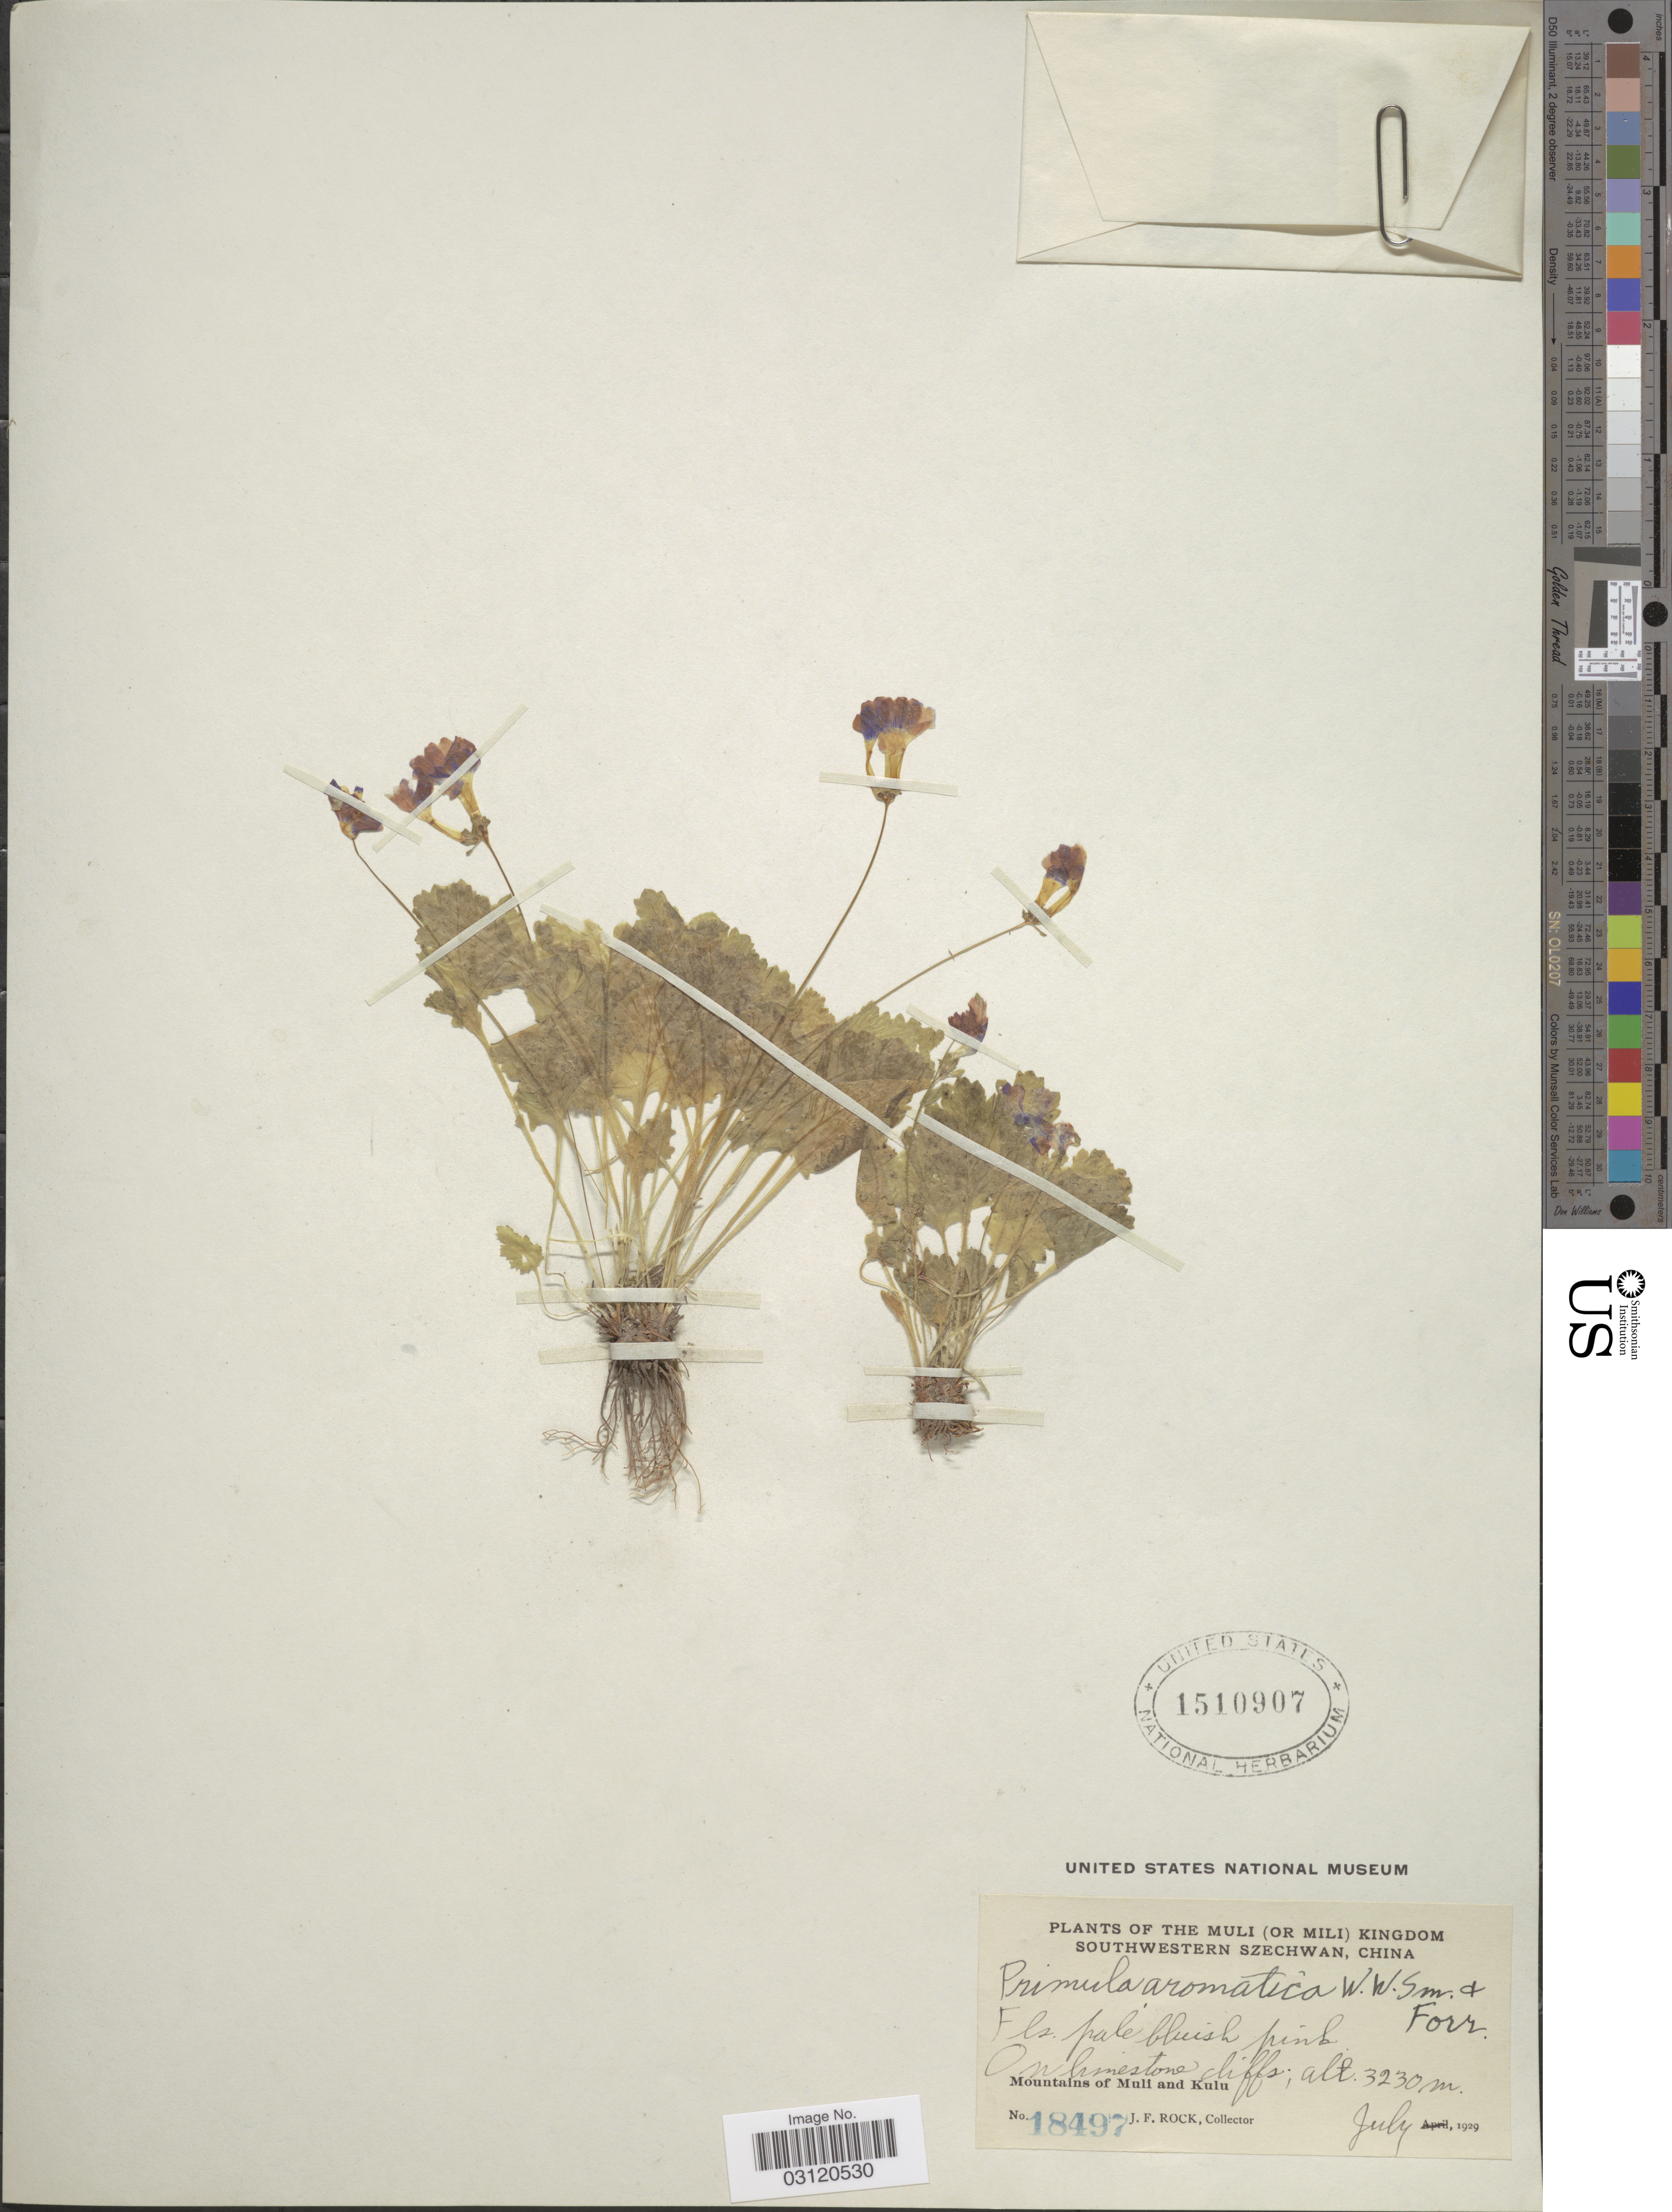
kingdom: Plantae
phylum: Tracheophyta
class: Magnoliopsida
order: Ericales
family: Primulaceae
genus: Primula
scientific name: Primula aromatica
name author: W.W. Sm. & Forrest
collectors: J. Rock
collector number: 18497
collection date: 1929-07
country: China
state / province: Sichuan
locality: Muli (or Mili) Kingdom. Southwestern Szechwan. Mountains of Muli and Kulu.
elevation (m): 3230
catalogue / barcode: US 1510907